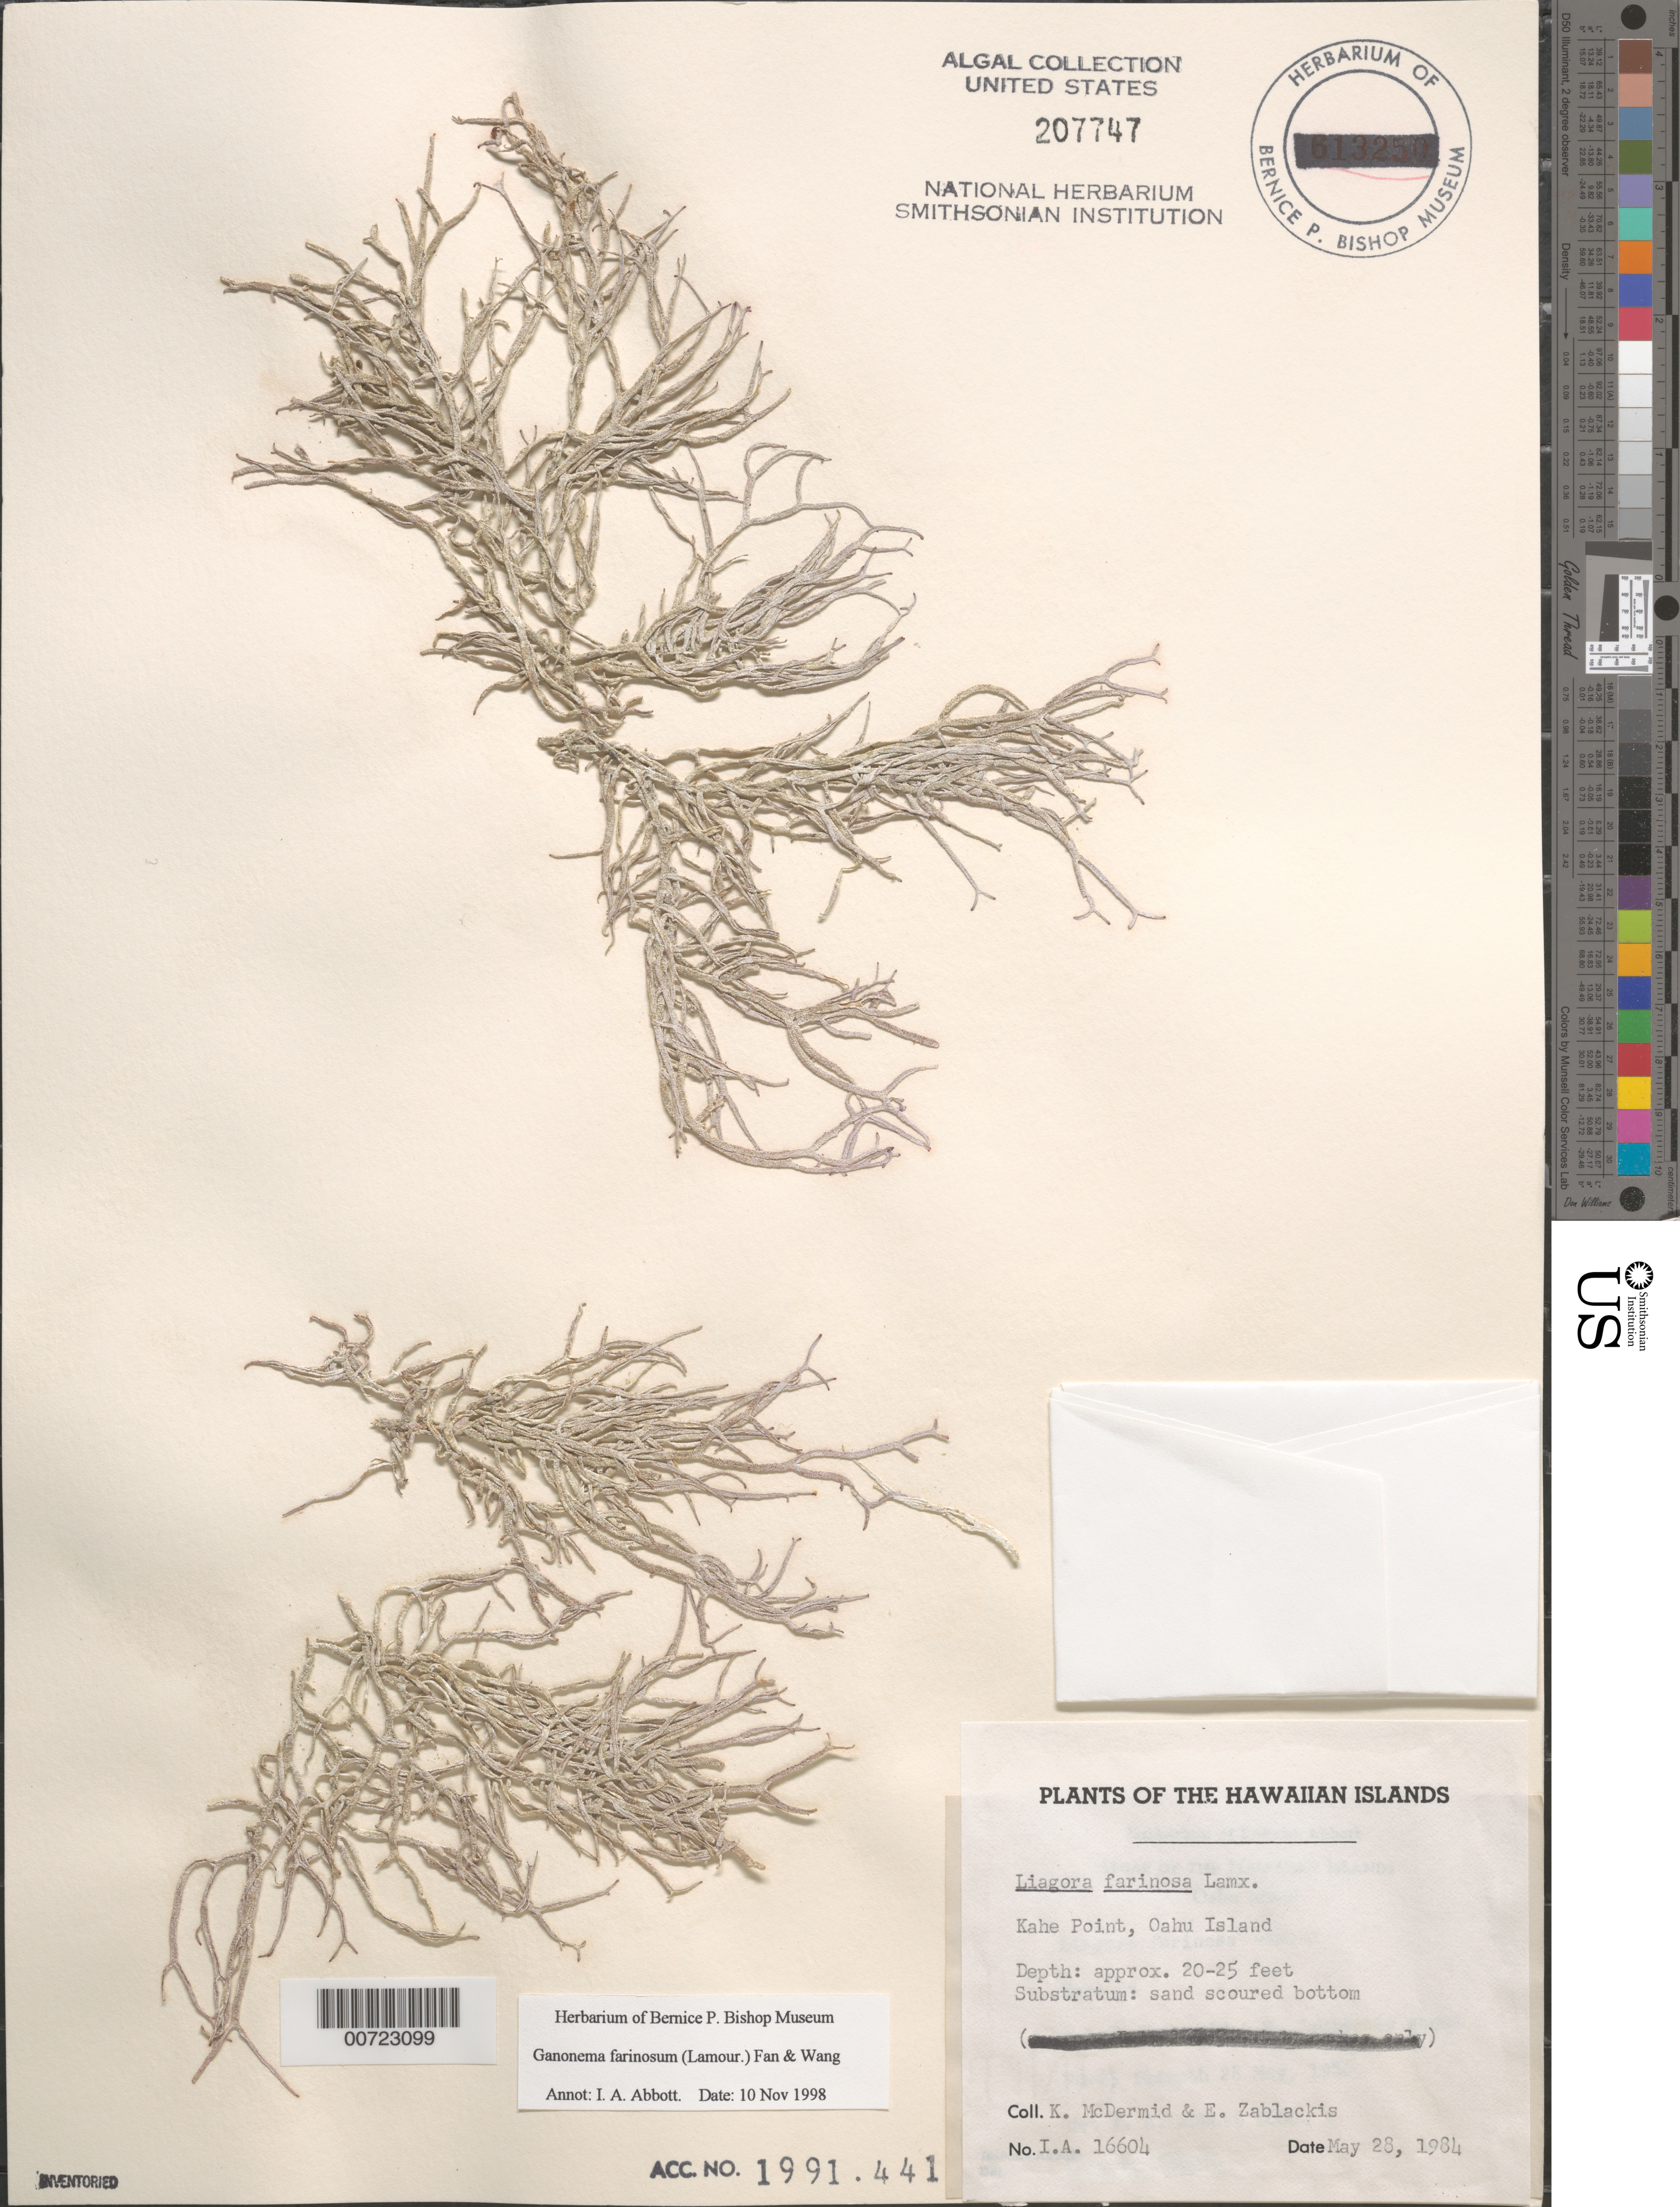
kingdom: Plantae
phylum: Rhodophyta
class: Florideophyceae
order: Nemaliales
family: Liagoraceae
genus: Ganonema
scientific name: Ganonema farinosum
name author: (J.V.Lamouroux) K.C. Fan & Yung C. Wang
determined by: Abbott, Isabella A.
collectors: K. McDermid & E. Zablackis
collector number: IAA 16604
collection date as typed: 28 May 1984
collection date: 1984-05-28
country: United States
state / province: Hawaii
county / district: Honolulu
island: Oahu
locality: Kahe Point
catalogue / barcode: US 207747